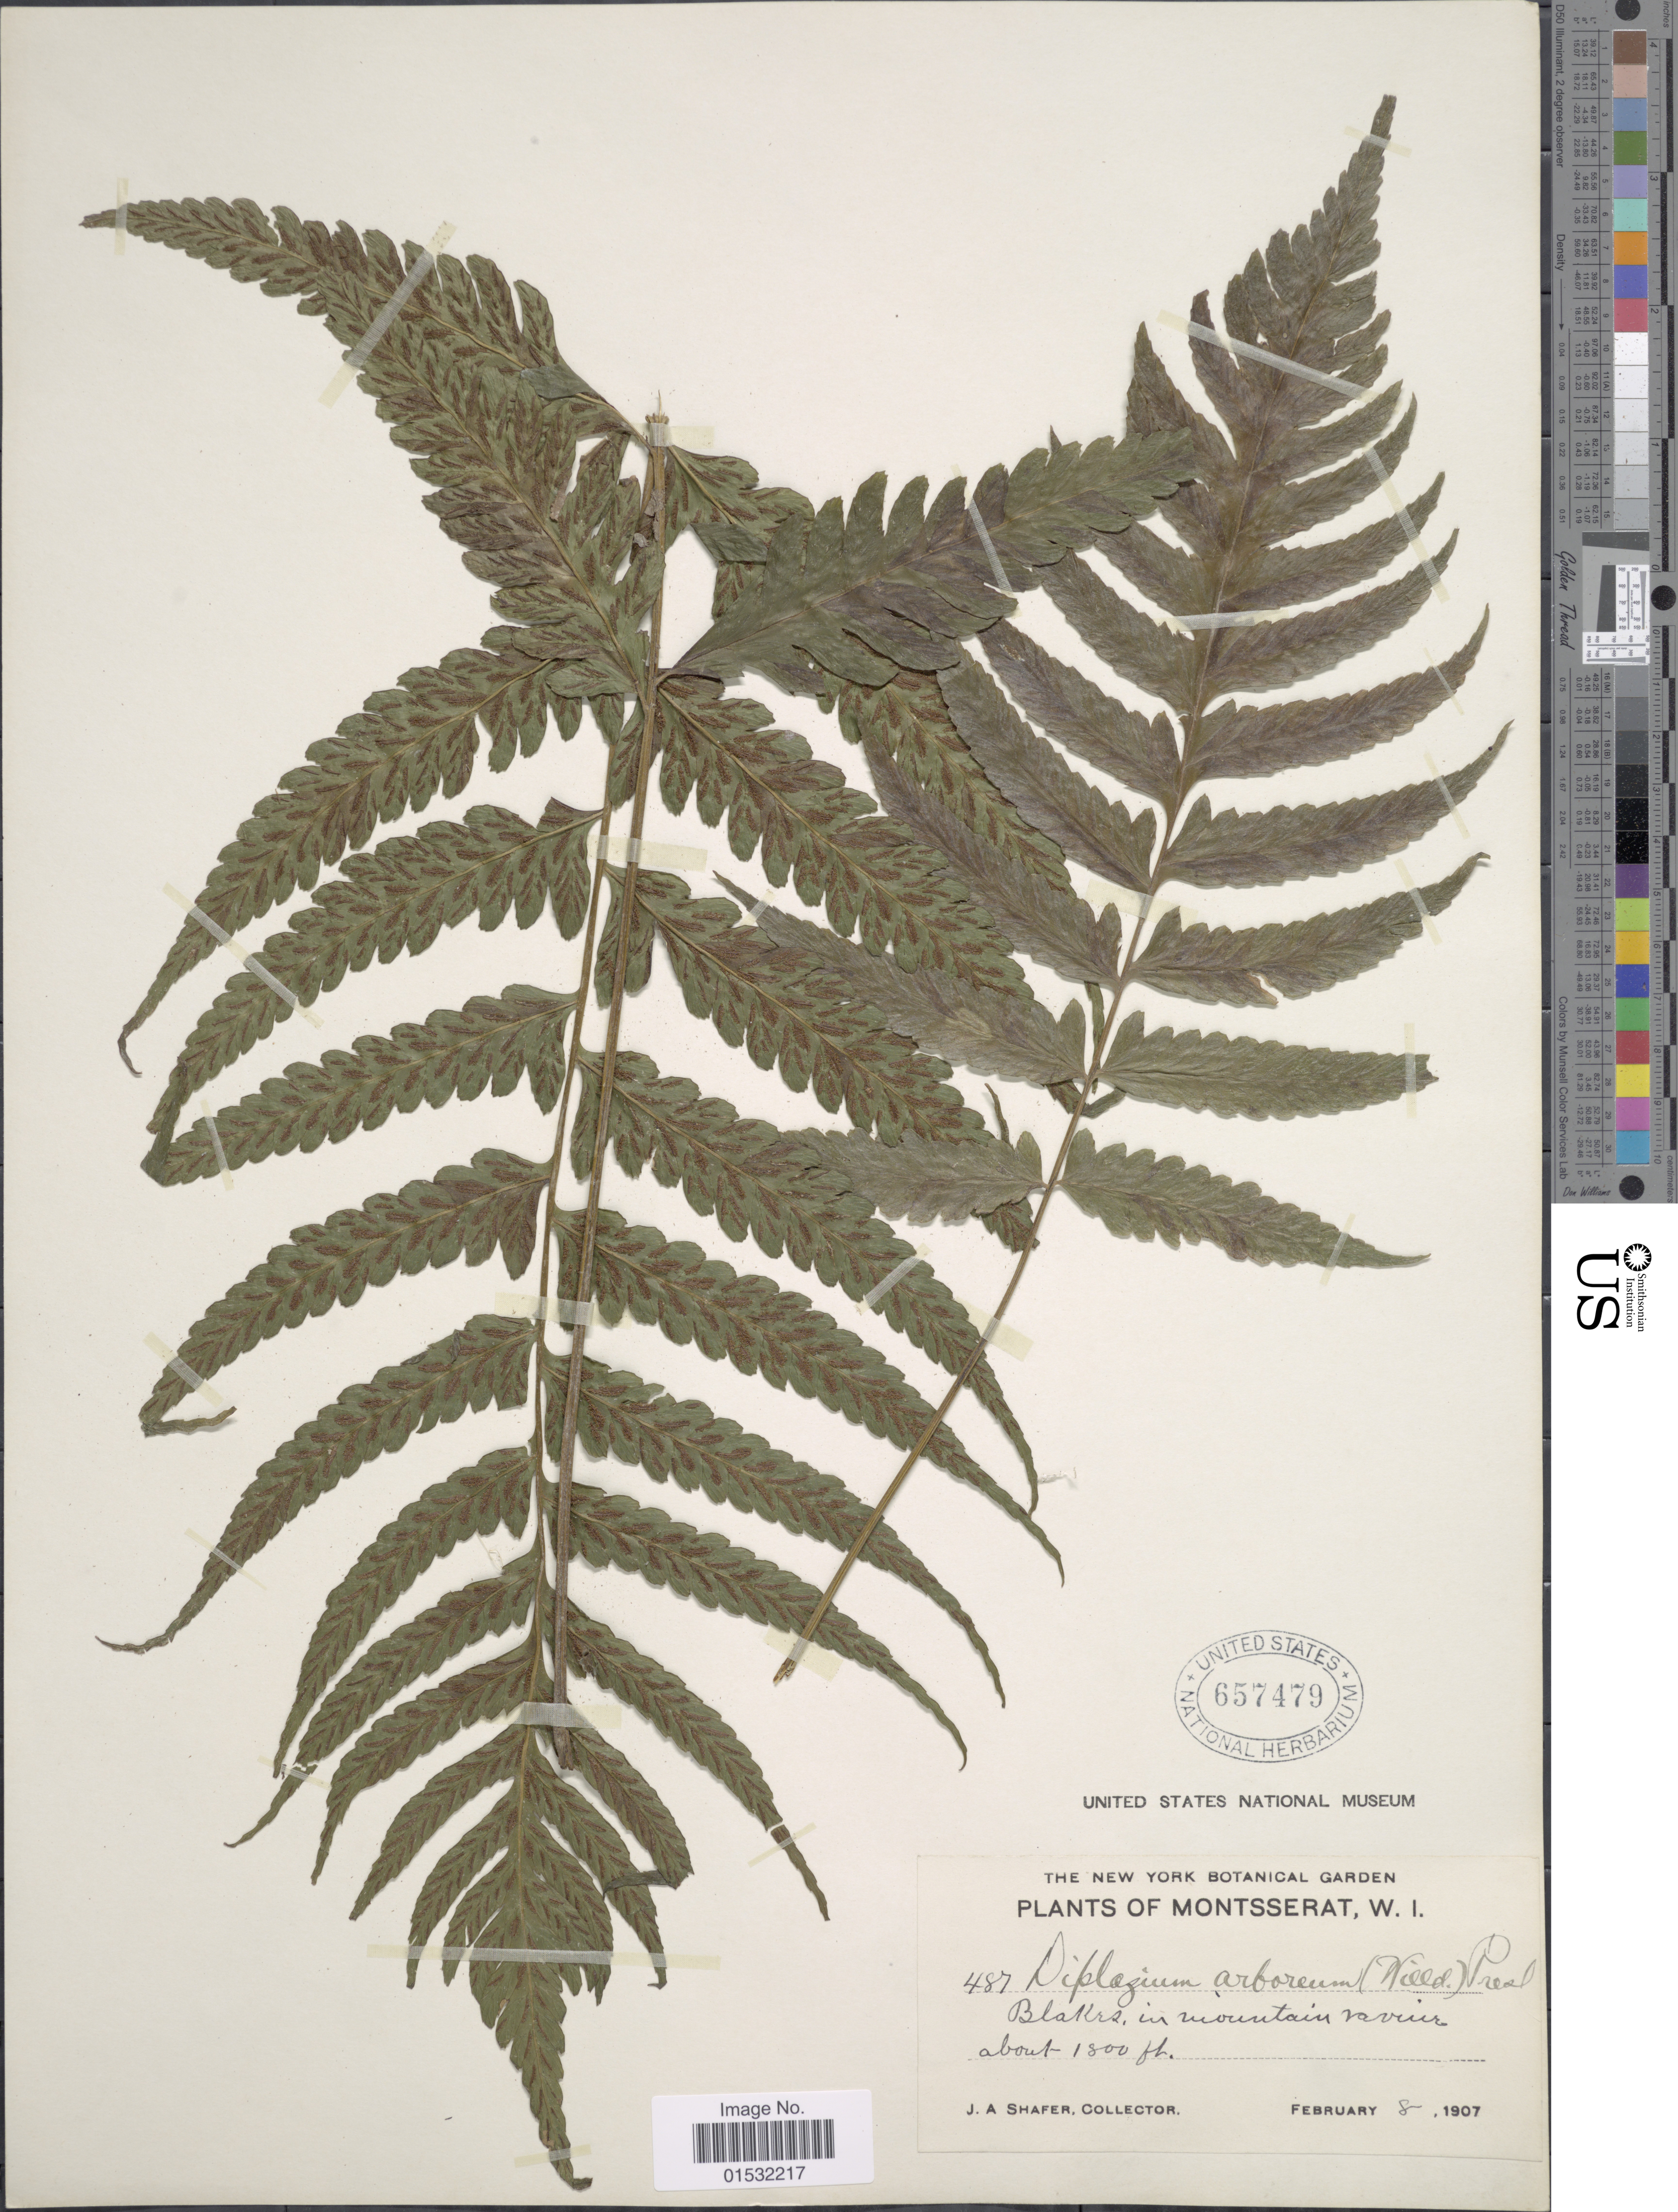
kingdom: Plantae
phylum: Tracheophyta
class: Polypodiopsida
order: Polypodiales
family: Athyriaceae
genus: Diplazium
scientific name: Diplazium cristatum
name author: (Desr.) Alston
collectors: J. A. Shafer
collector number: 487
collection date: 1907-02-08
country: Montserrat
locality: Blakes, in mountain ravine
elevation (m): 549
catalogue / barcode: US 657479